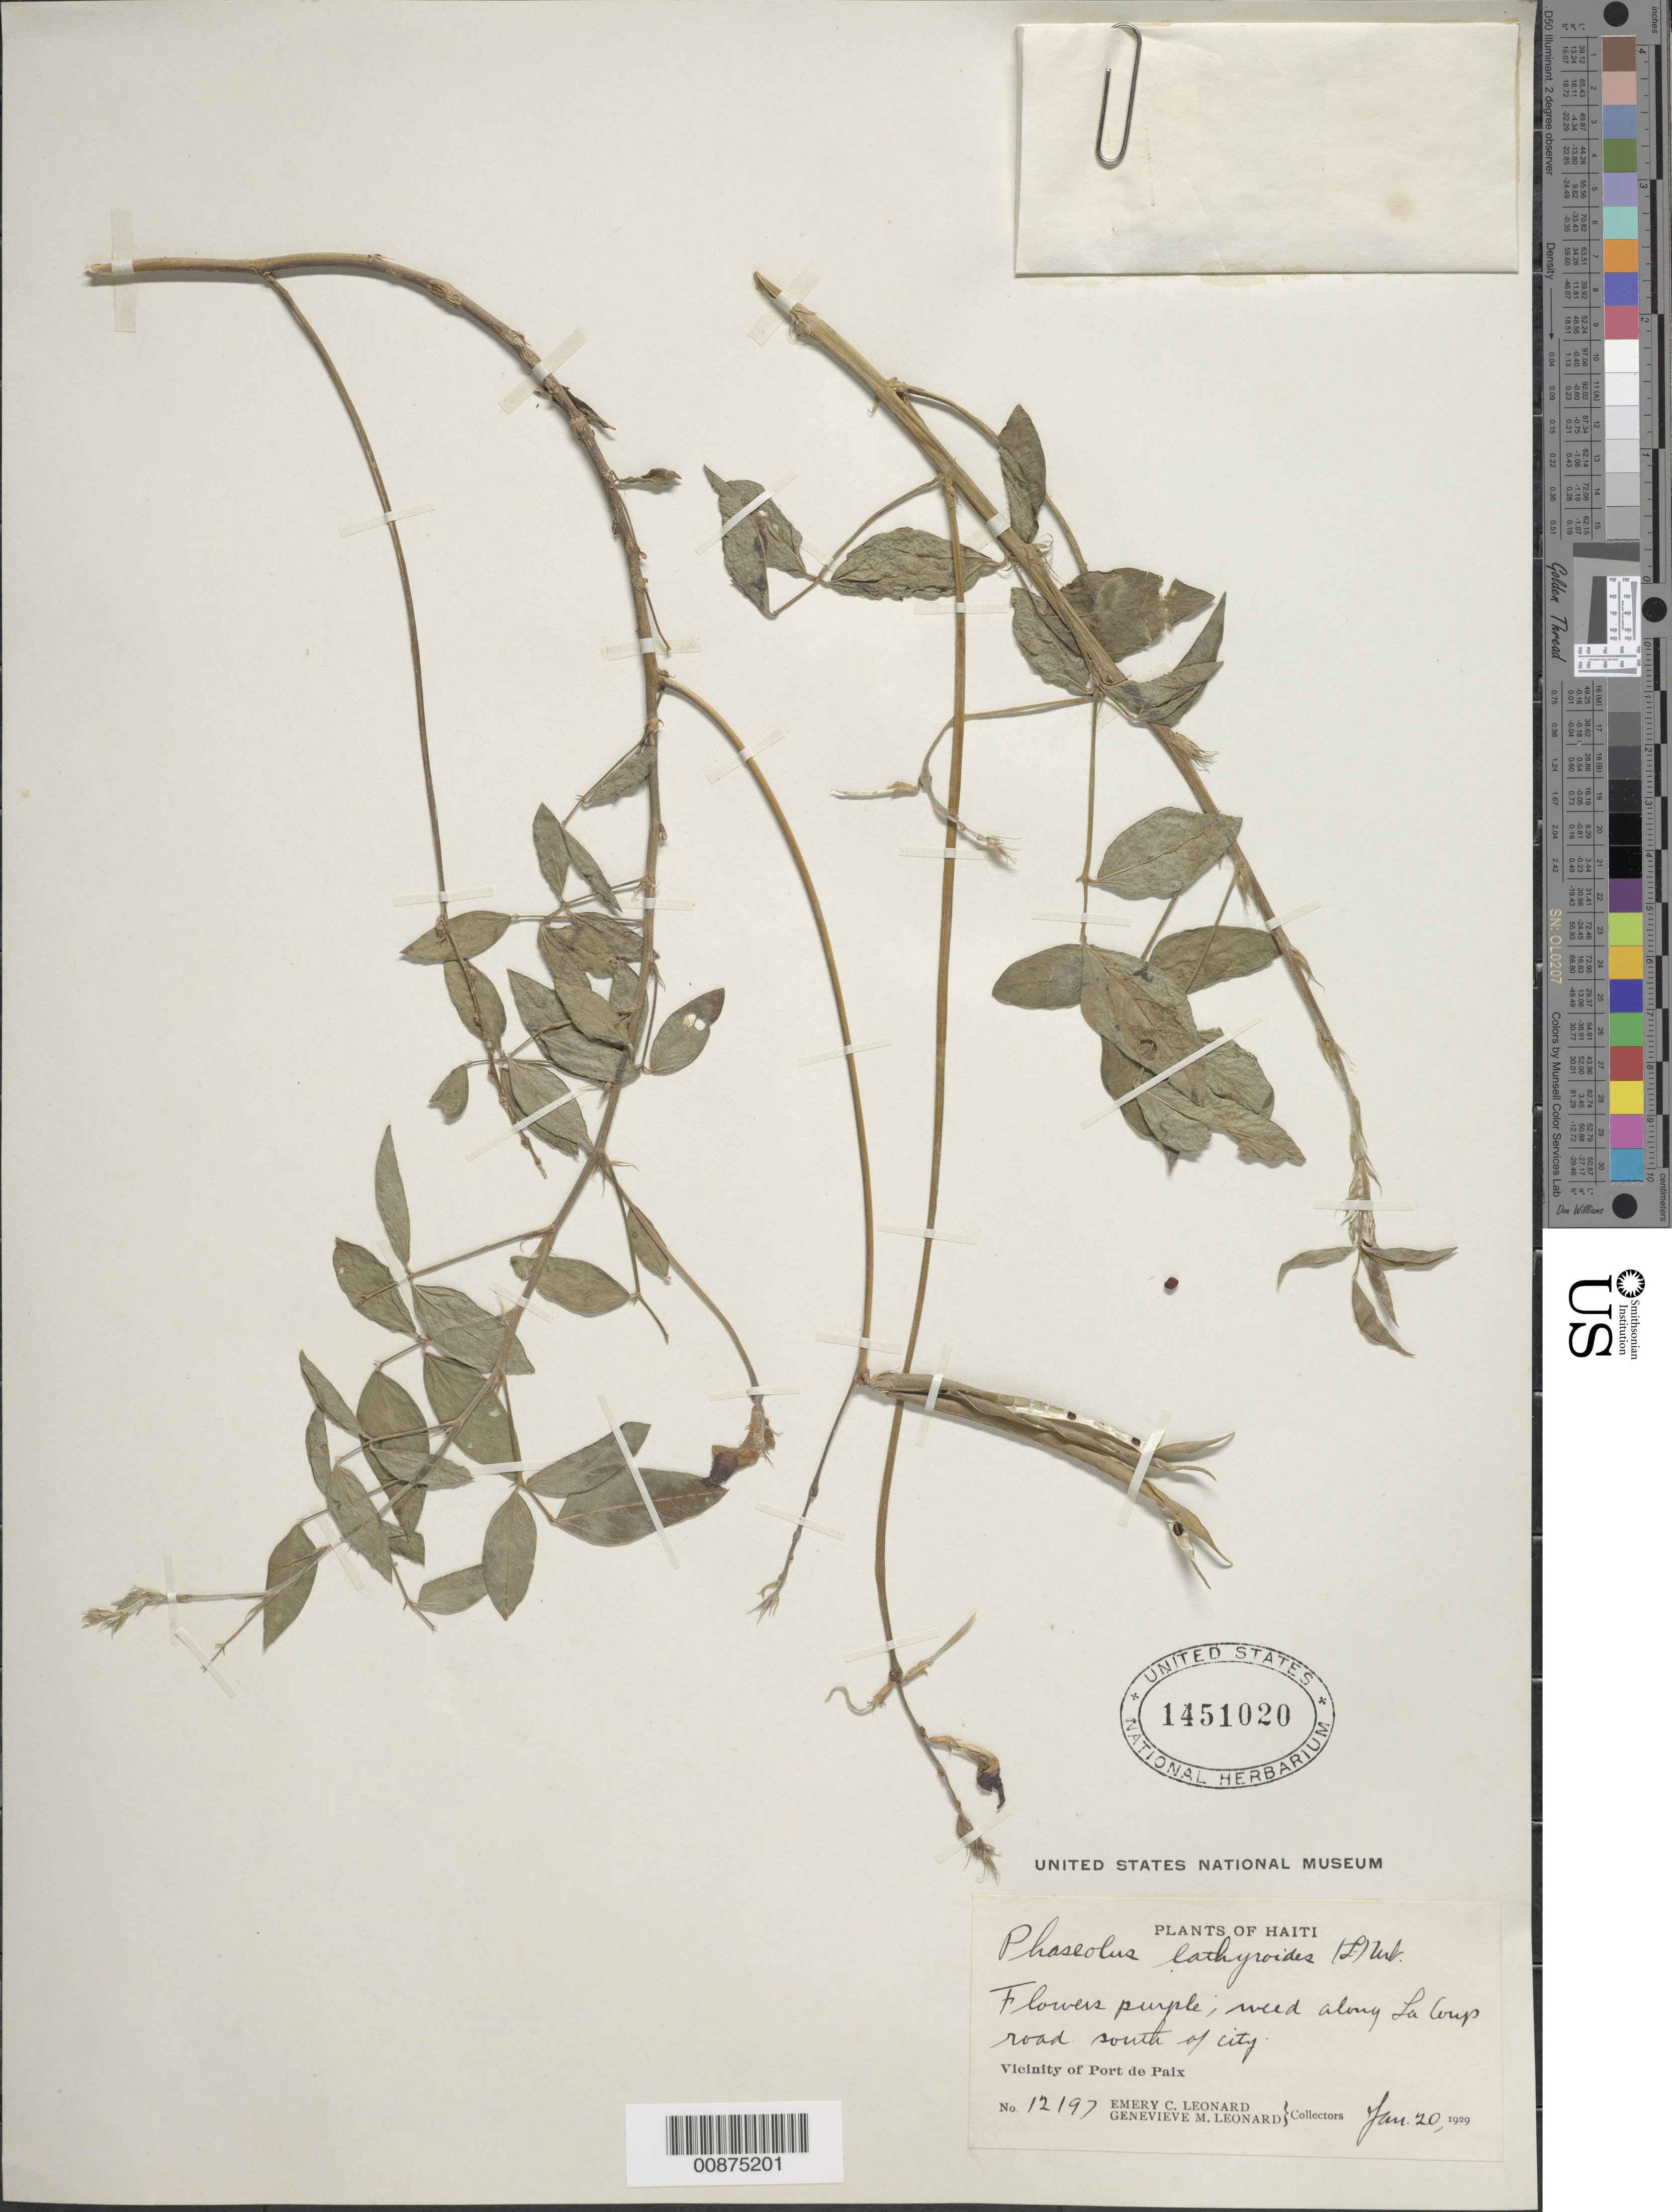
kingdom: Plantae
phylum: Tracheophyta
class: Magnoliopsida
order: Fabales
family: Fabaceae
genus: Macroptilium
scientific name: Macroptilium lathyroides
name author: (L.) Urb.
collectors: E. C. Leonard & G. M. Leonard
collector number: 12197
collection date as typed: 20 Jan 1929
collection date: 1929-01-20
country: Haiti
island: Hispaniola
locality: Vicinity of Port de Paix. Along La Coup road south of city.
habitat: Along road.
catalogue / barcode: US 1451020